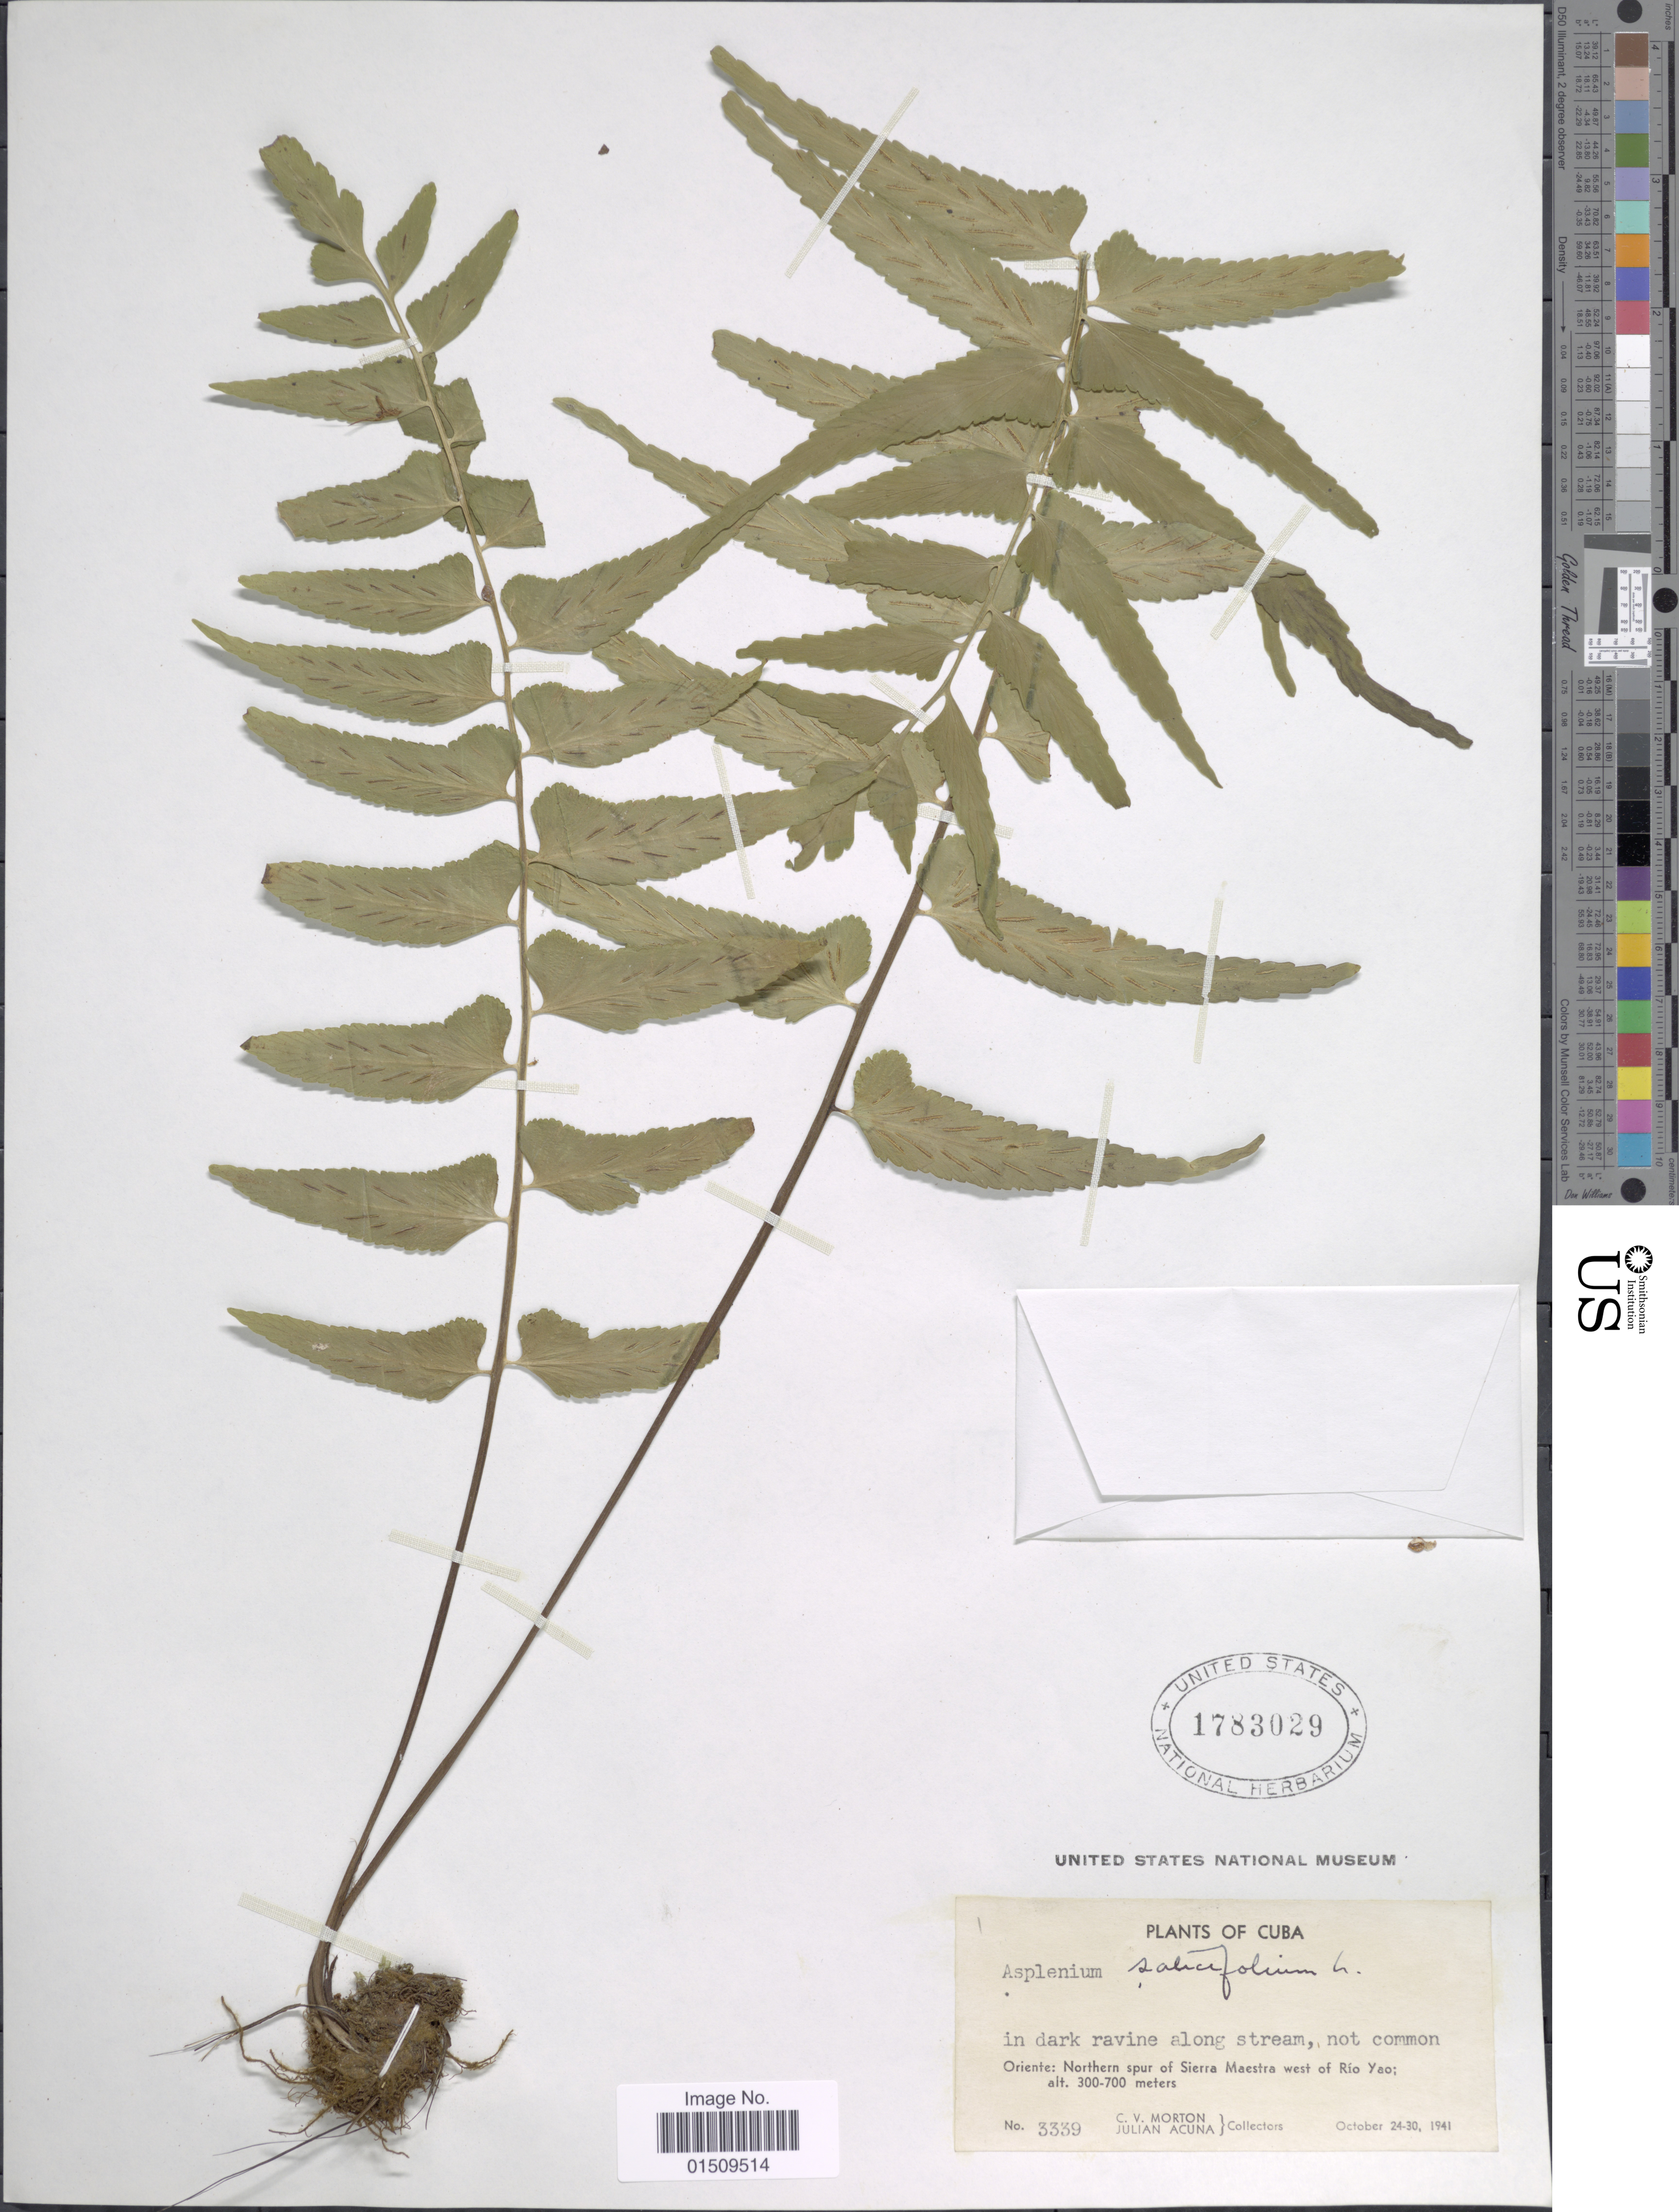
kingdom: Plantae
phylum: Tracheophyta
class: Polypodiopsida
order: Polypodiales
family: Aspleniaceae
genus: Asplenium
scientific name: Asplenium salicifolium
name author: L.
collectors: C. V. Morton & J. B. Acuña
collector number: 3339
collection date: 1941-10-24/1941-10-30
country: Cuba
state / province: Oriente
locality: Cuba, Northern spur of Sierra Maestra west of Rio Yao.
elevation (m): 300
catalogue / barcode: US 1783029